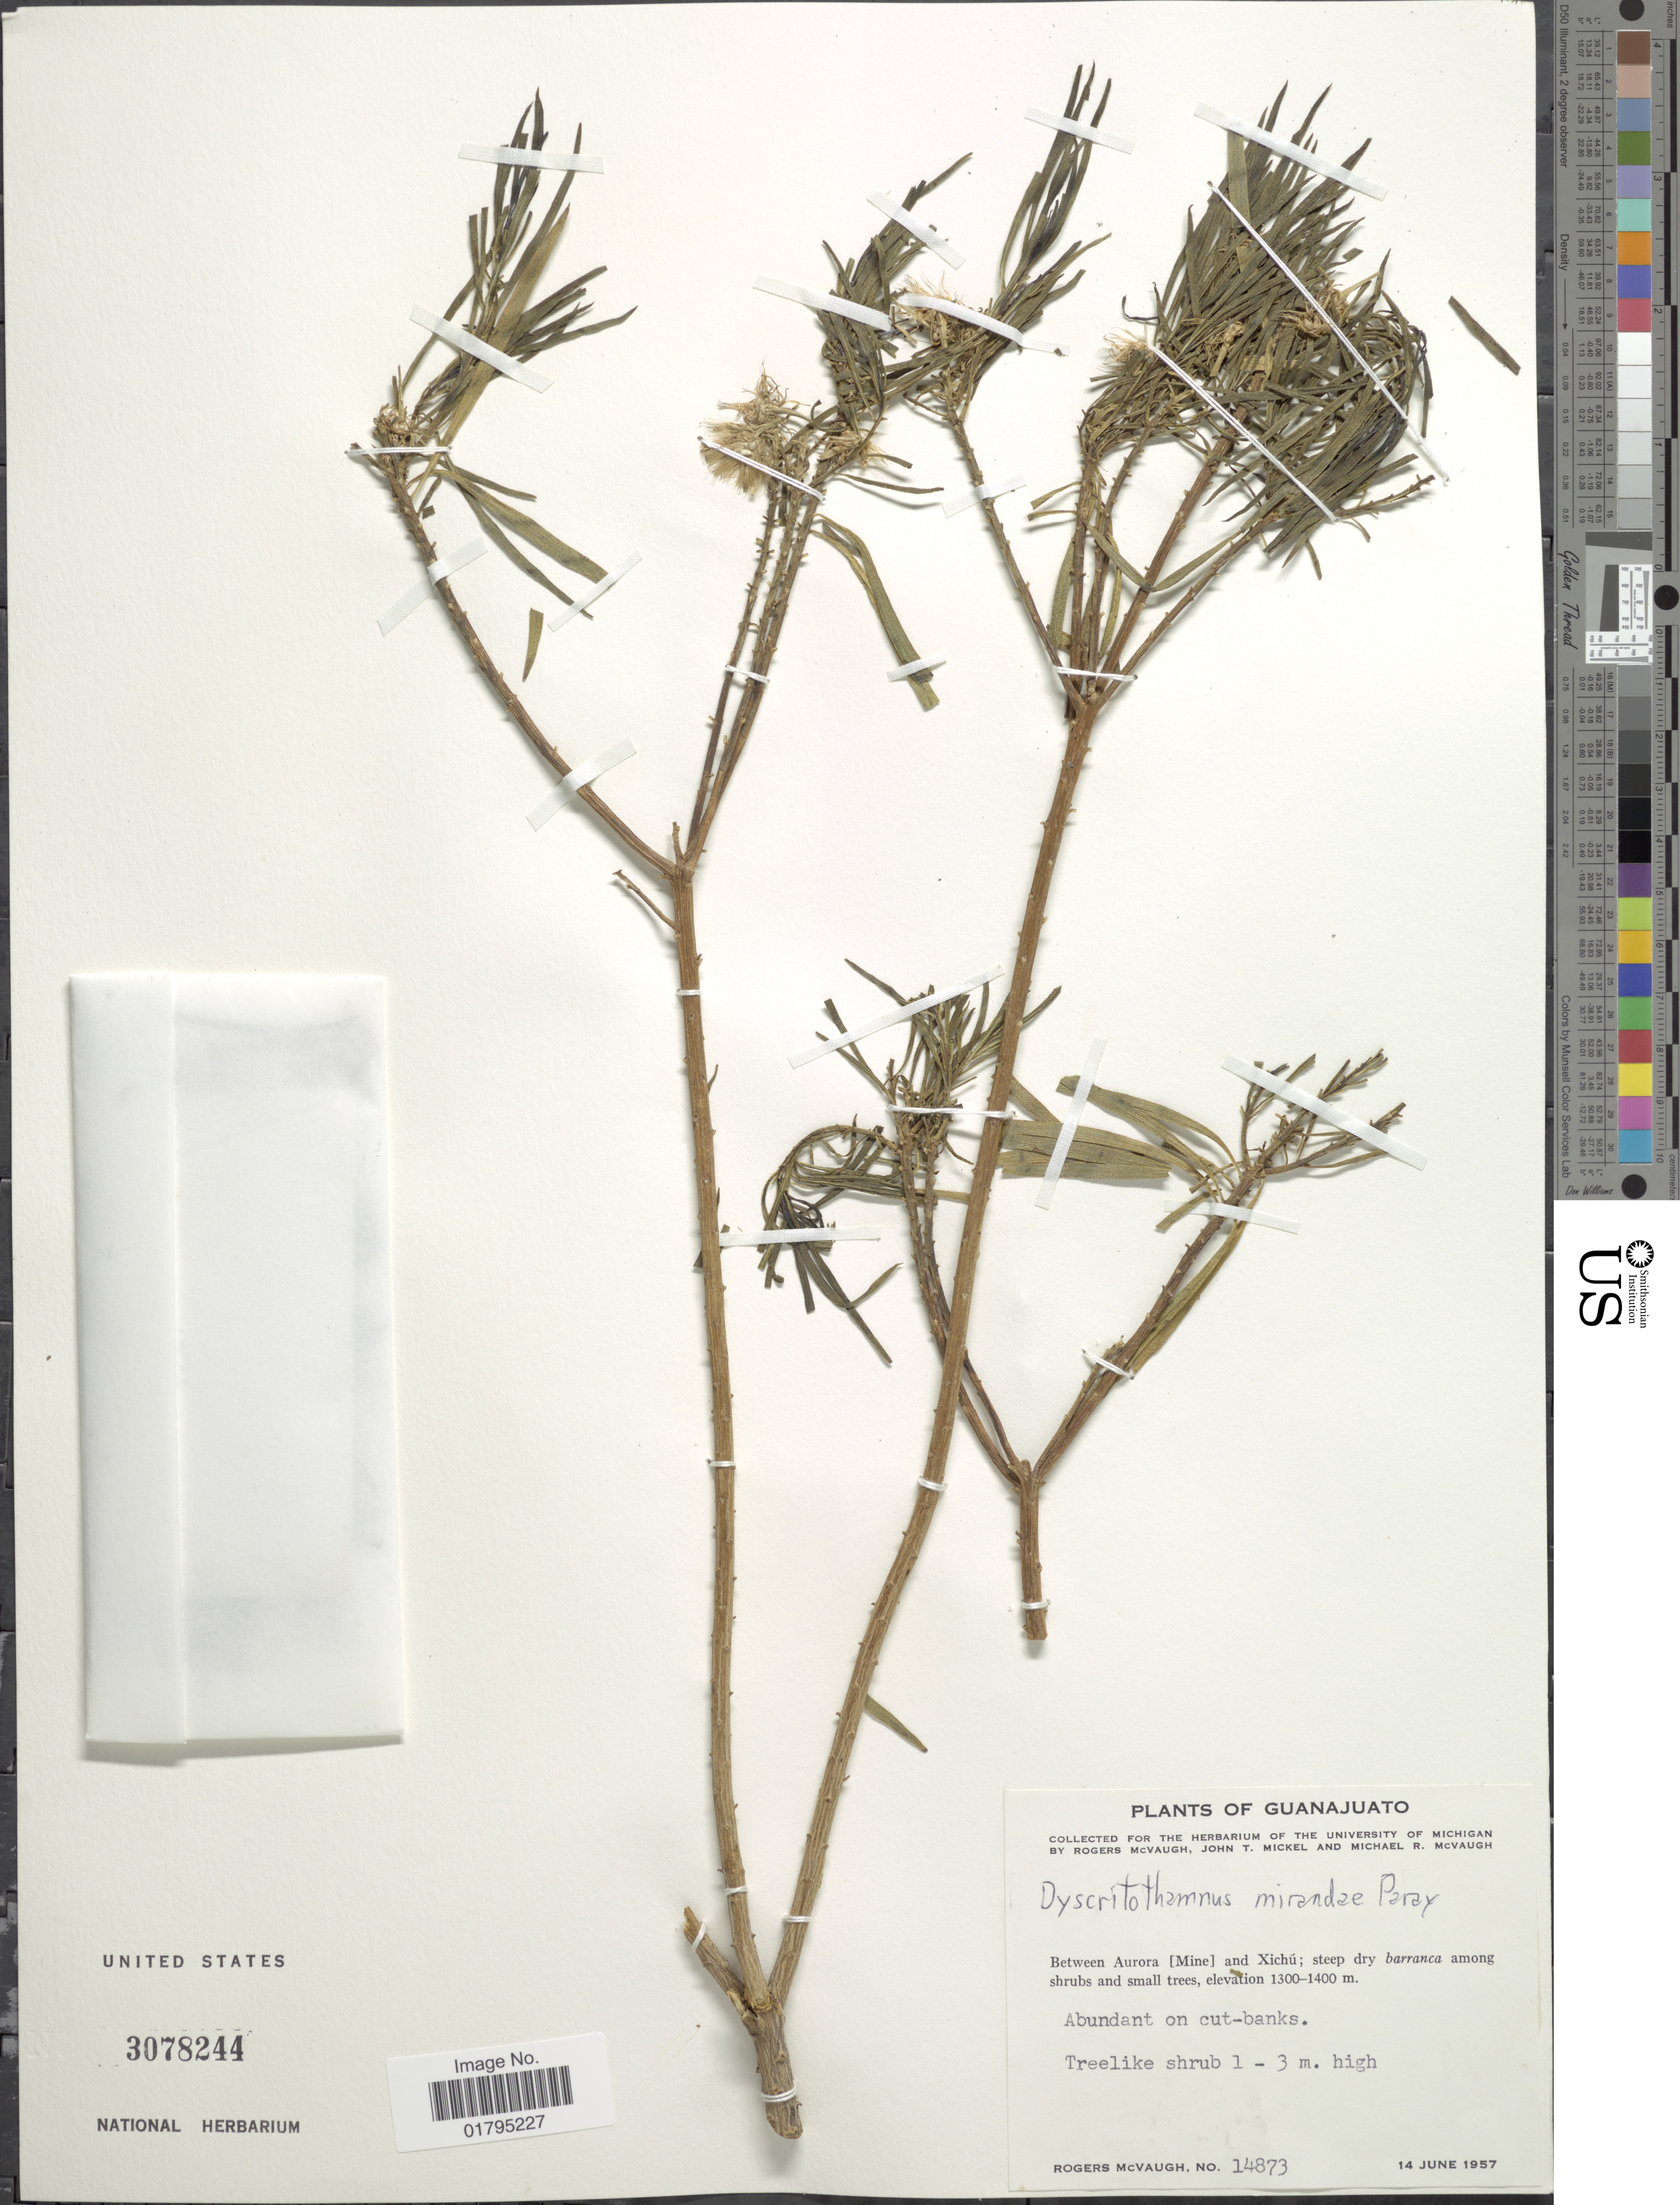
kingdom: Plantae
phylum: Tracheophyta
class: Magnoliopsida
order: Asterales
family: Asteraceae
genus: Dyscritothamnus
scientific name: Dyscritothamnus mirandae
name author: Paray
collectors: R. McVaugh, J. T. Mickel & M. R. McVaugh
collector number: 14873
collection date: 1957-06-14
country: Mexico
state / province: Guanajuato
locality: Between Aurora [Mine] and Xichu.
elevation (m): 1300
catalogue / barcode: US 3078244